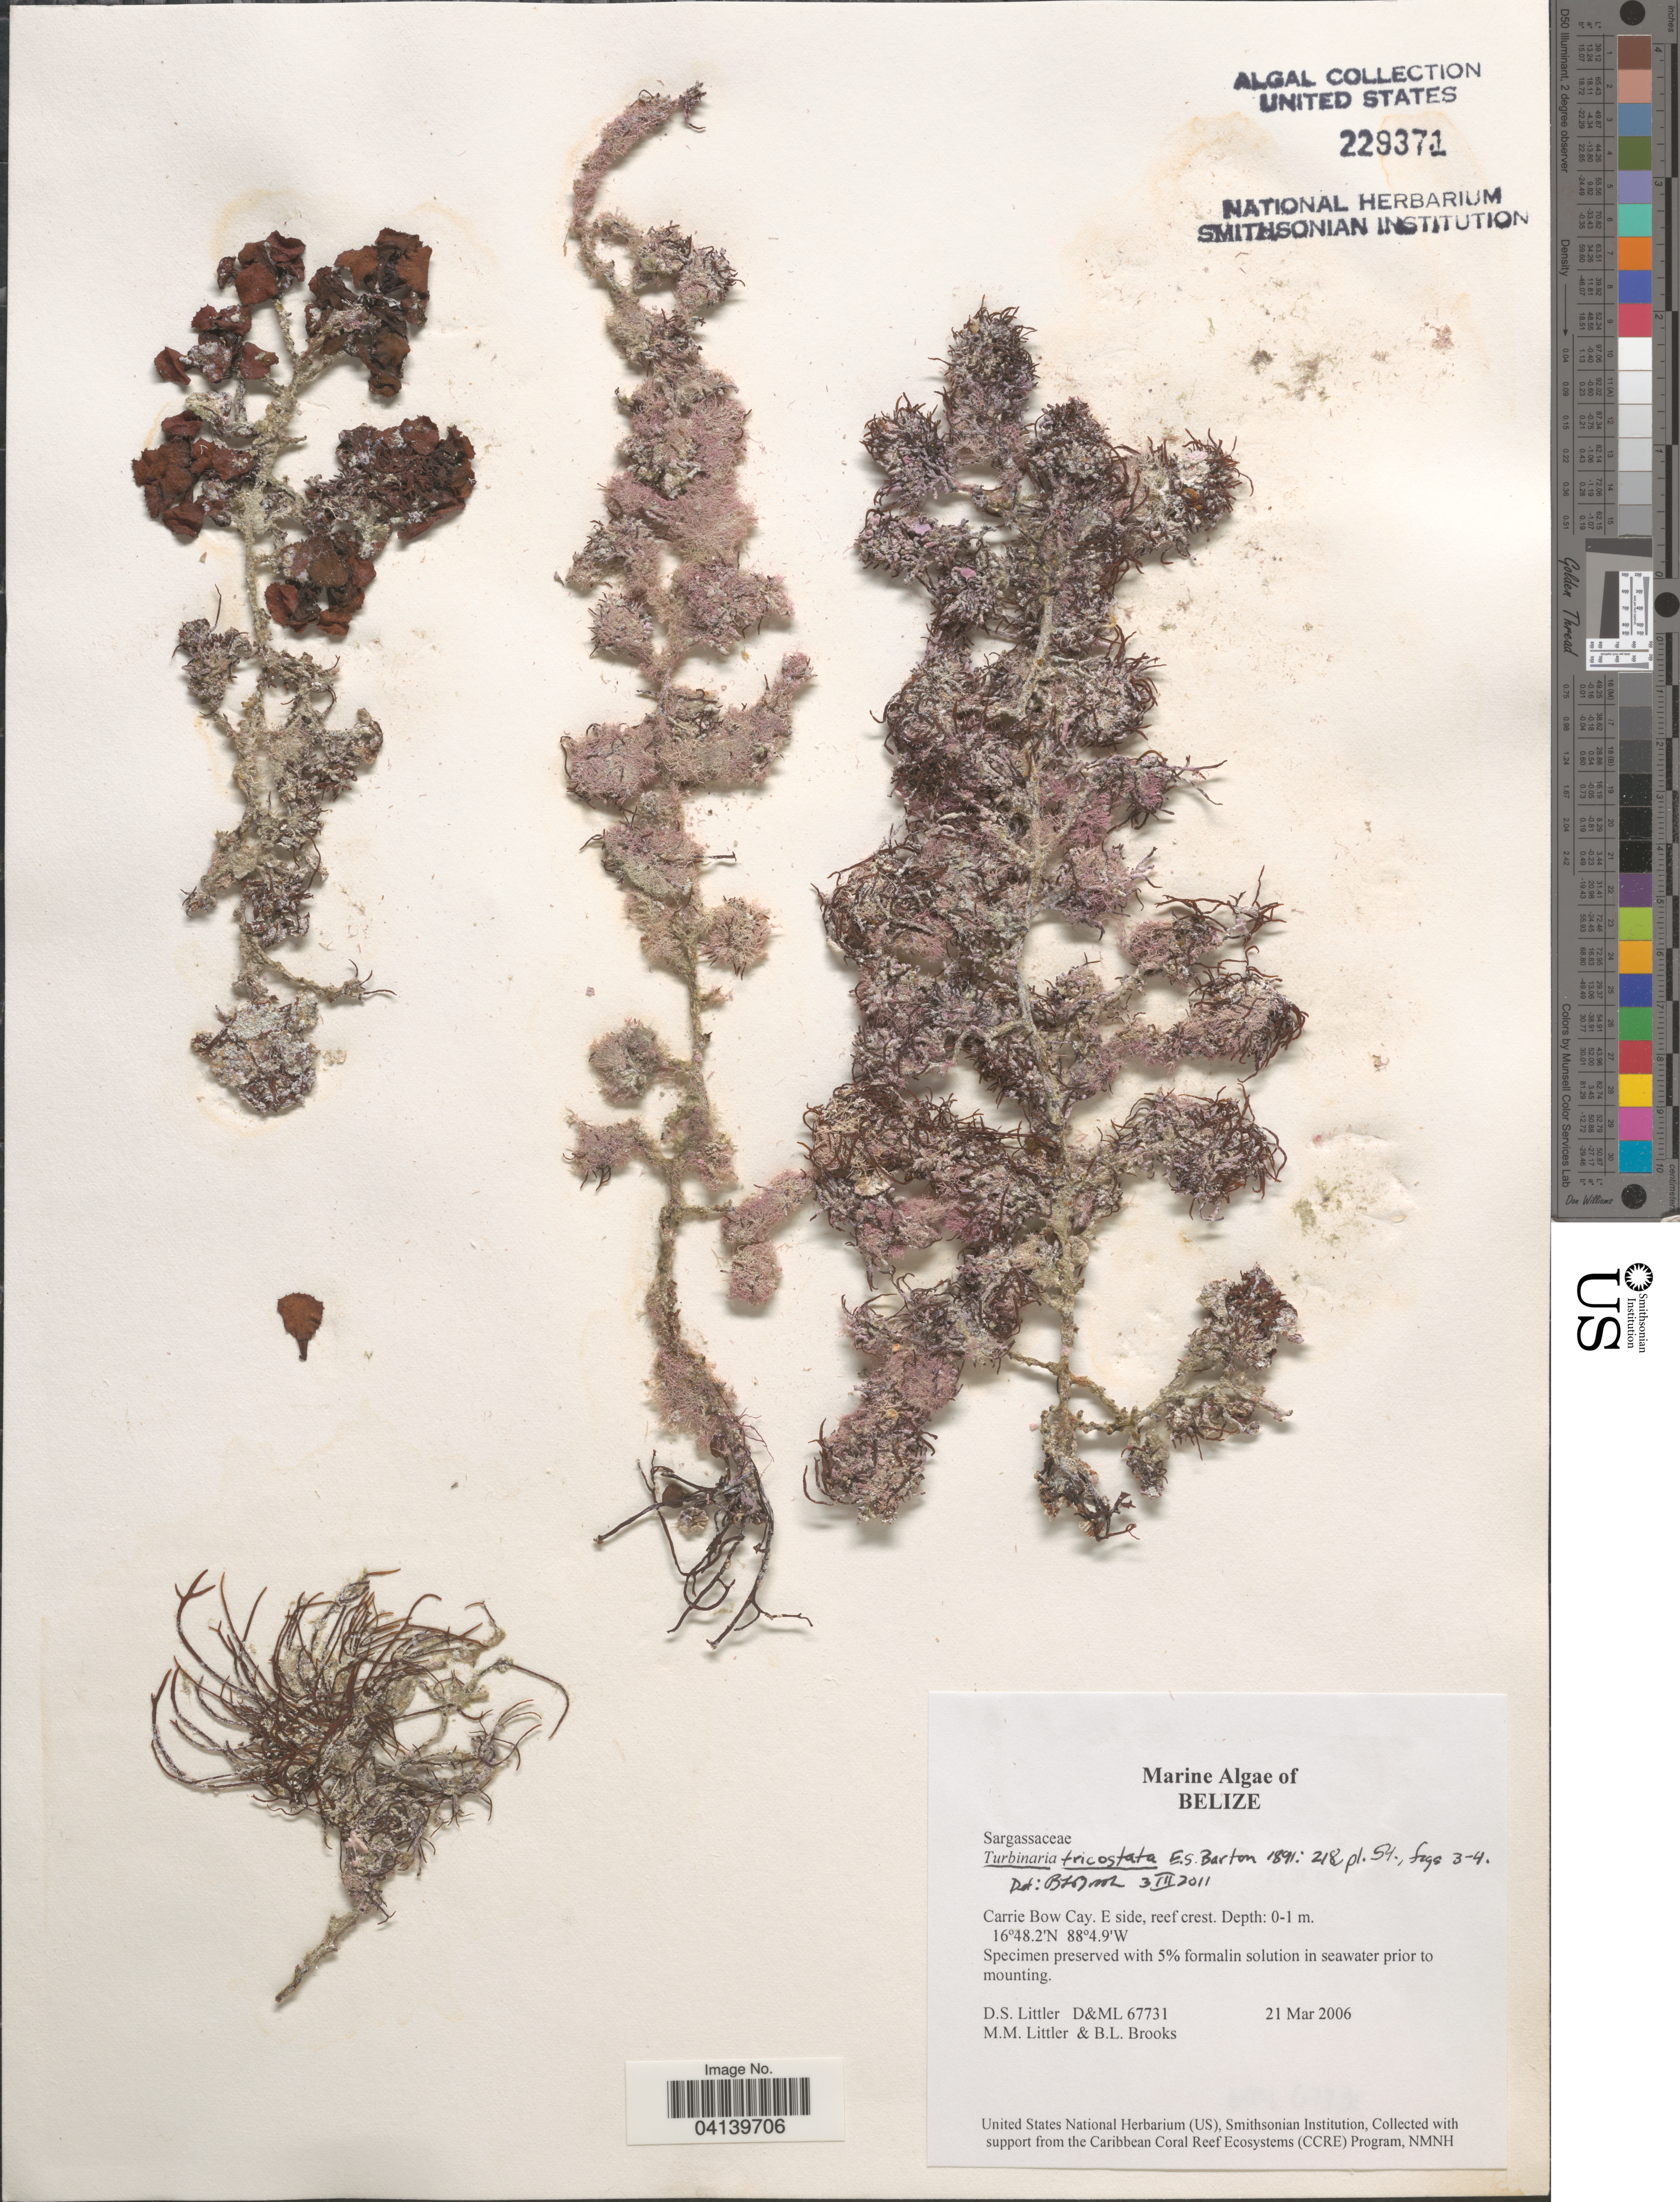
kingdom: Chromista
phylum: Ochrophyta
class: Phaeophyceae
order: Fucales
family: Sargassaceae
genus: Turbinaria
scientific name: Turbinaria tricostata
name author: E.S. Barton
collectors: D. S. Littler & B. Brooks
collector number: D&ML 67731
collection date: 2006-03-21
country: Belize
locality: Carrie Bow Cay. E side, reef crest.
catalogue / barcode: US 229371